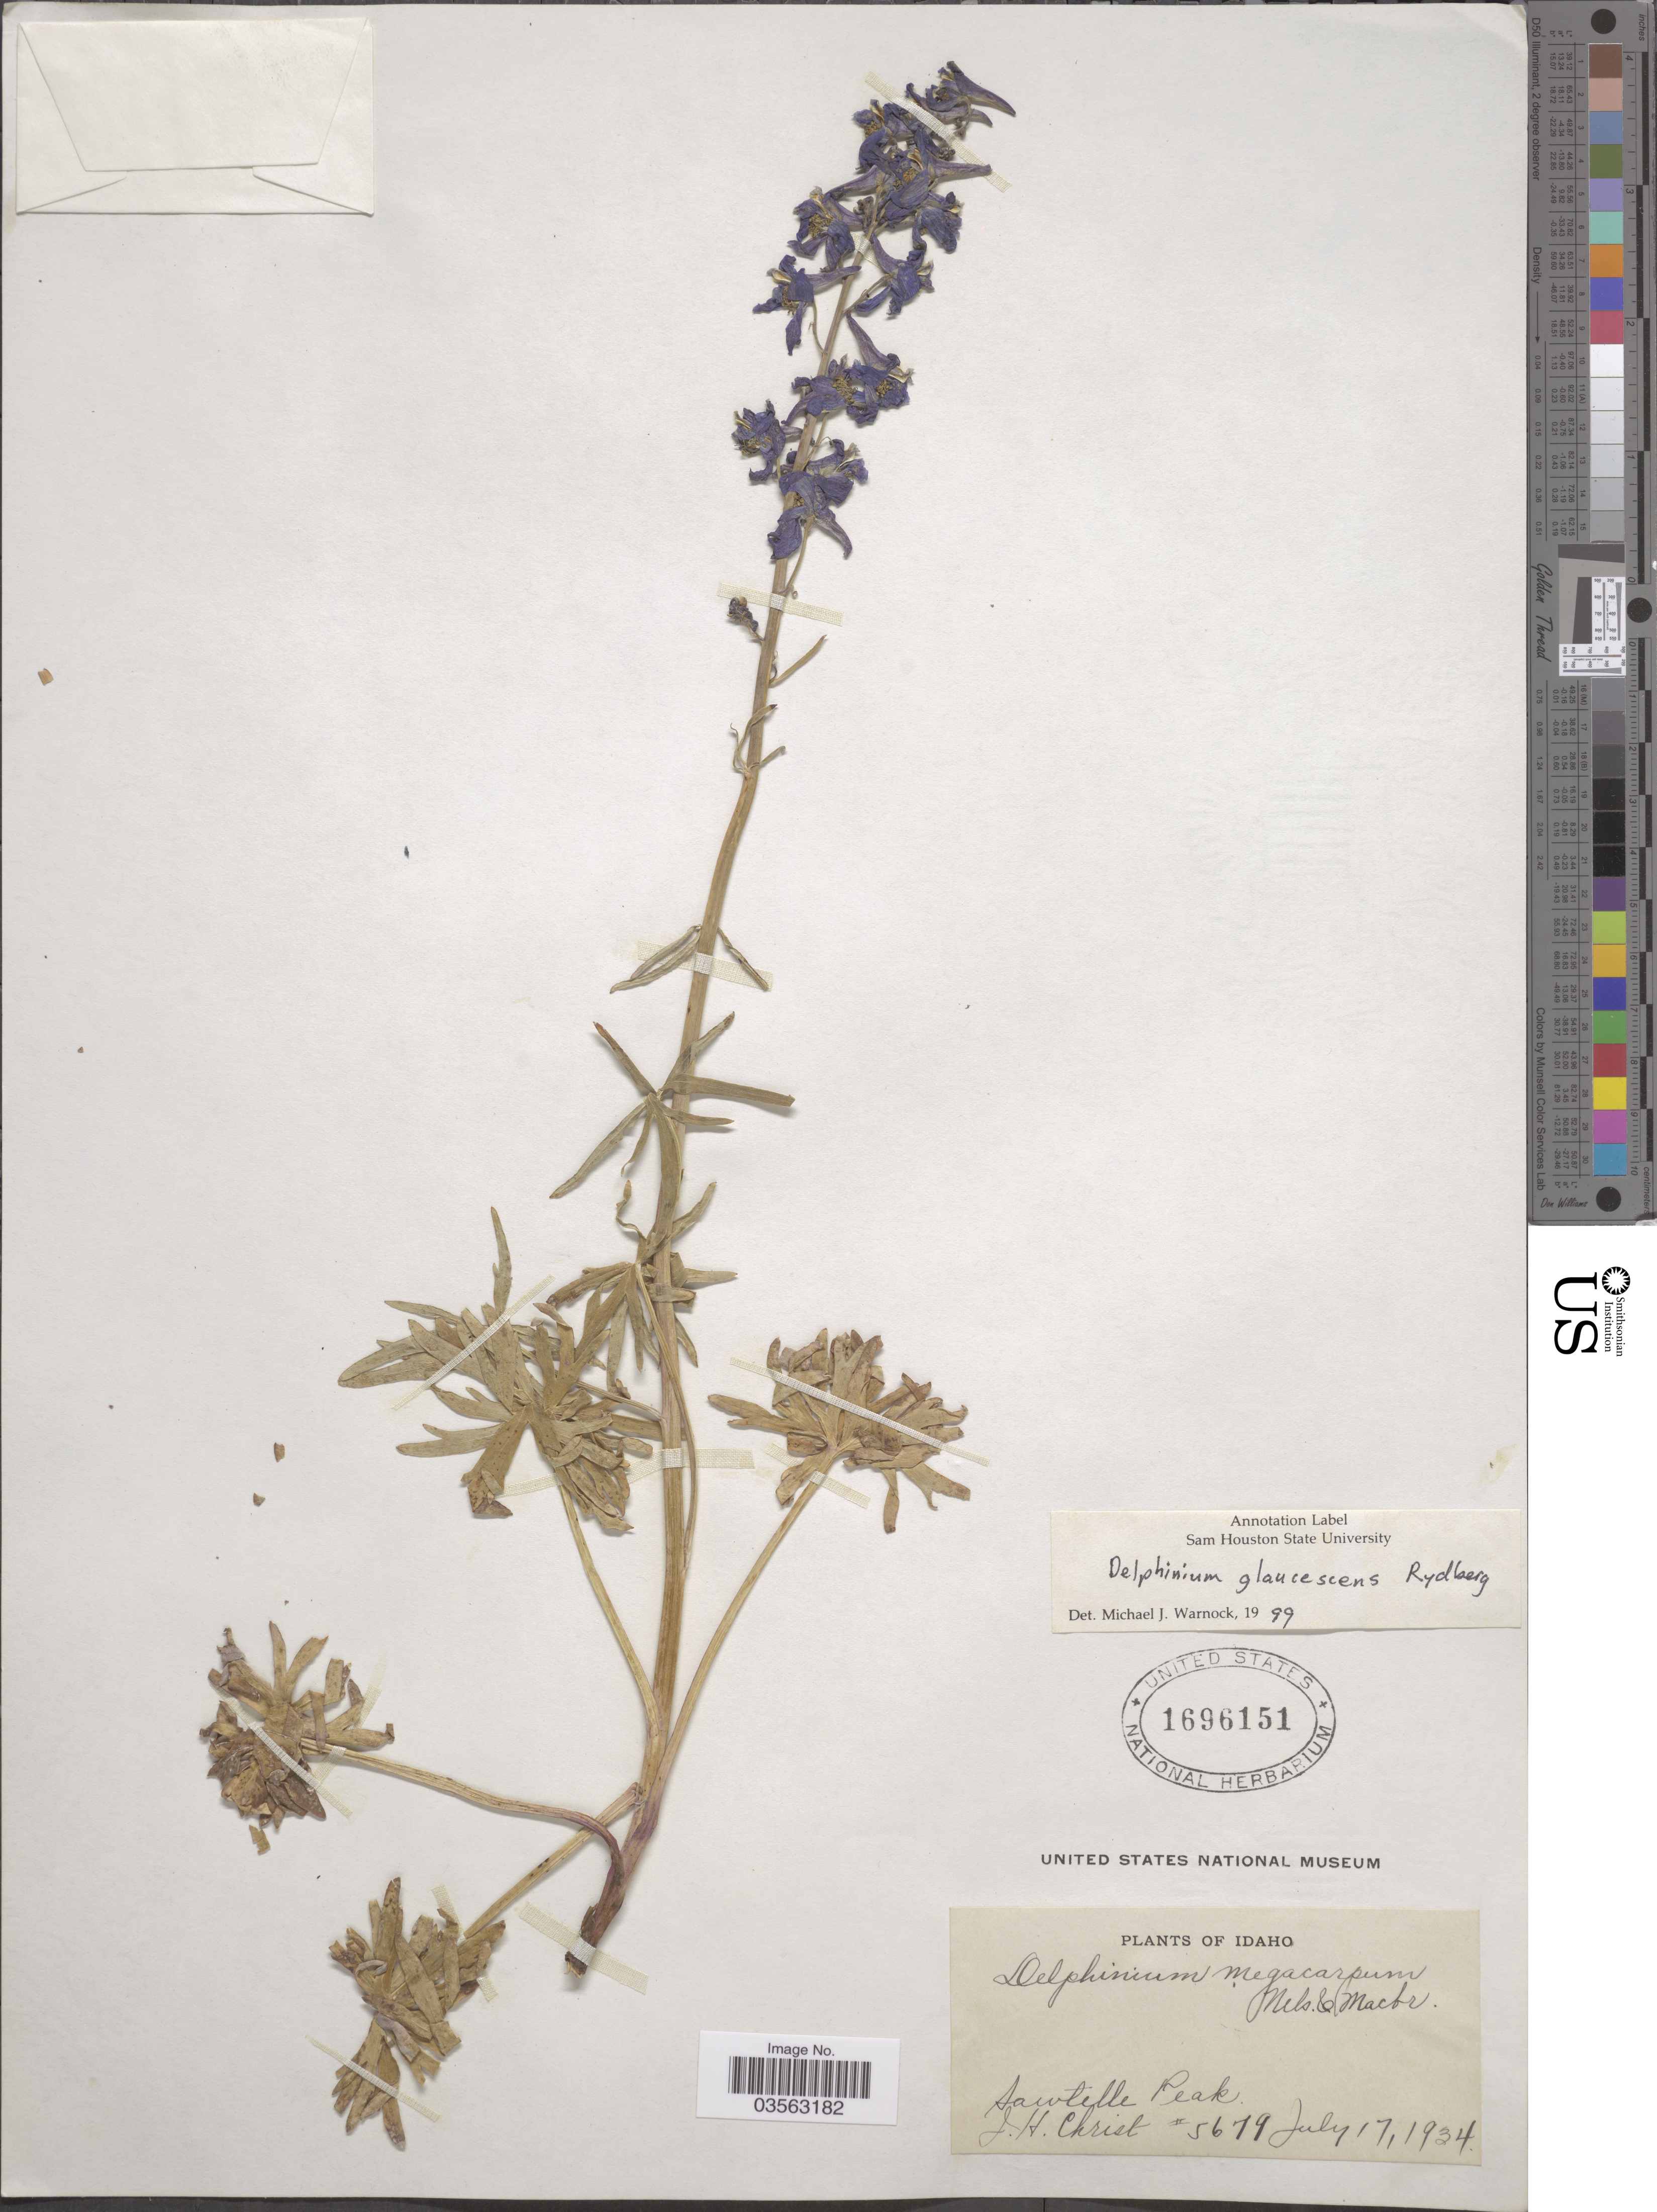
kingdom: Plantae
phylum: Tracheophyta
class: Magnoliopsida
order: Ranunculales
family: Ranunculaceae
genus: Delphinium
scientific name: Delphinium glaucescens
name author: Rydb.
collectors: J. H. Christ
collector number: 5679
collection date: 1934-07-17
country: United States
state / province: Idaho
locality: Sawtelle Peak.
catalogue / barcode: US 1696151